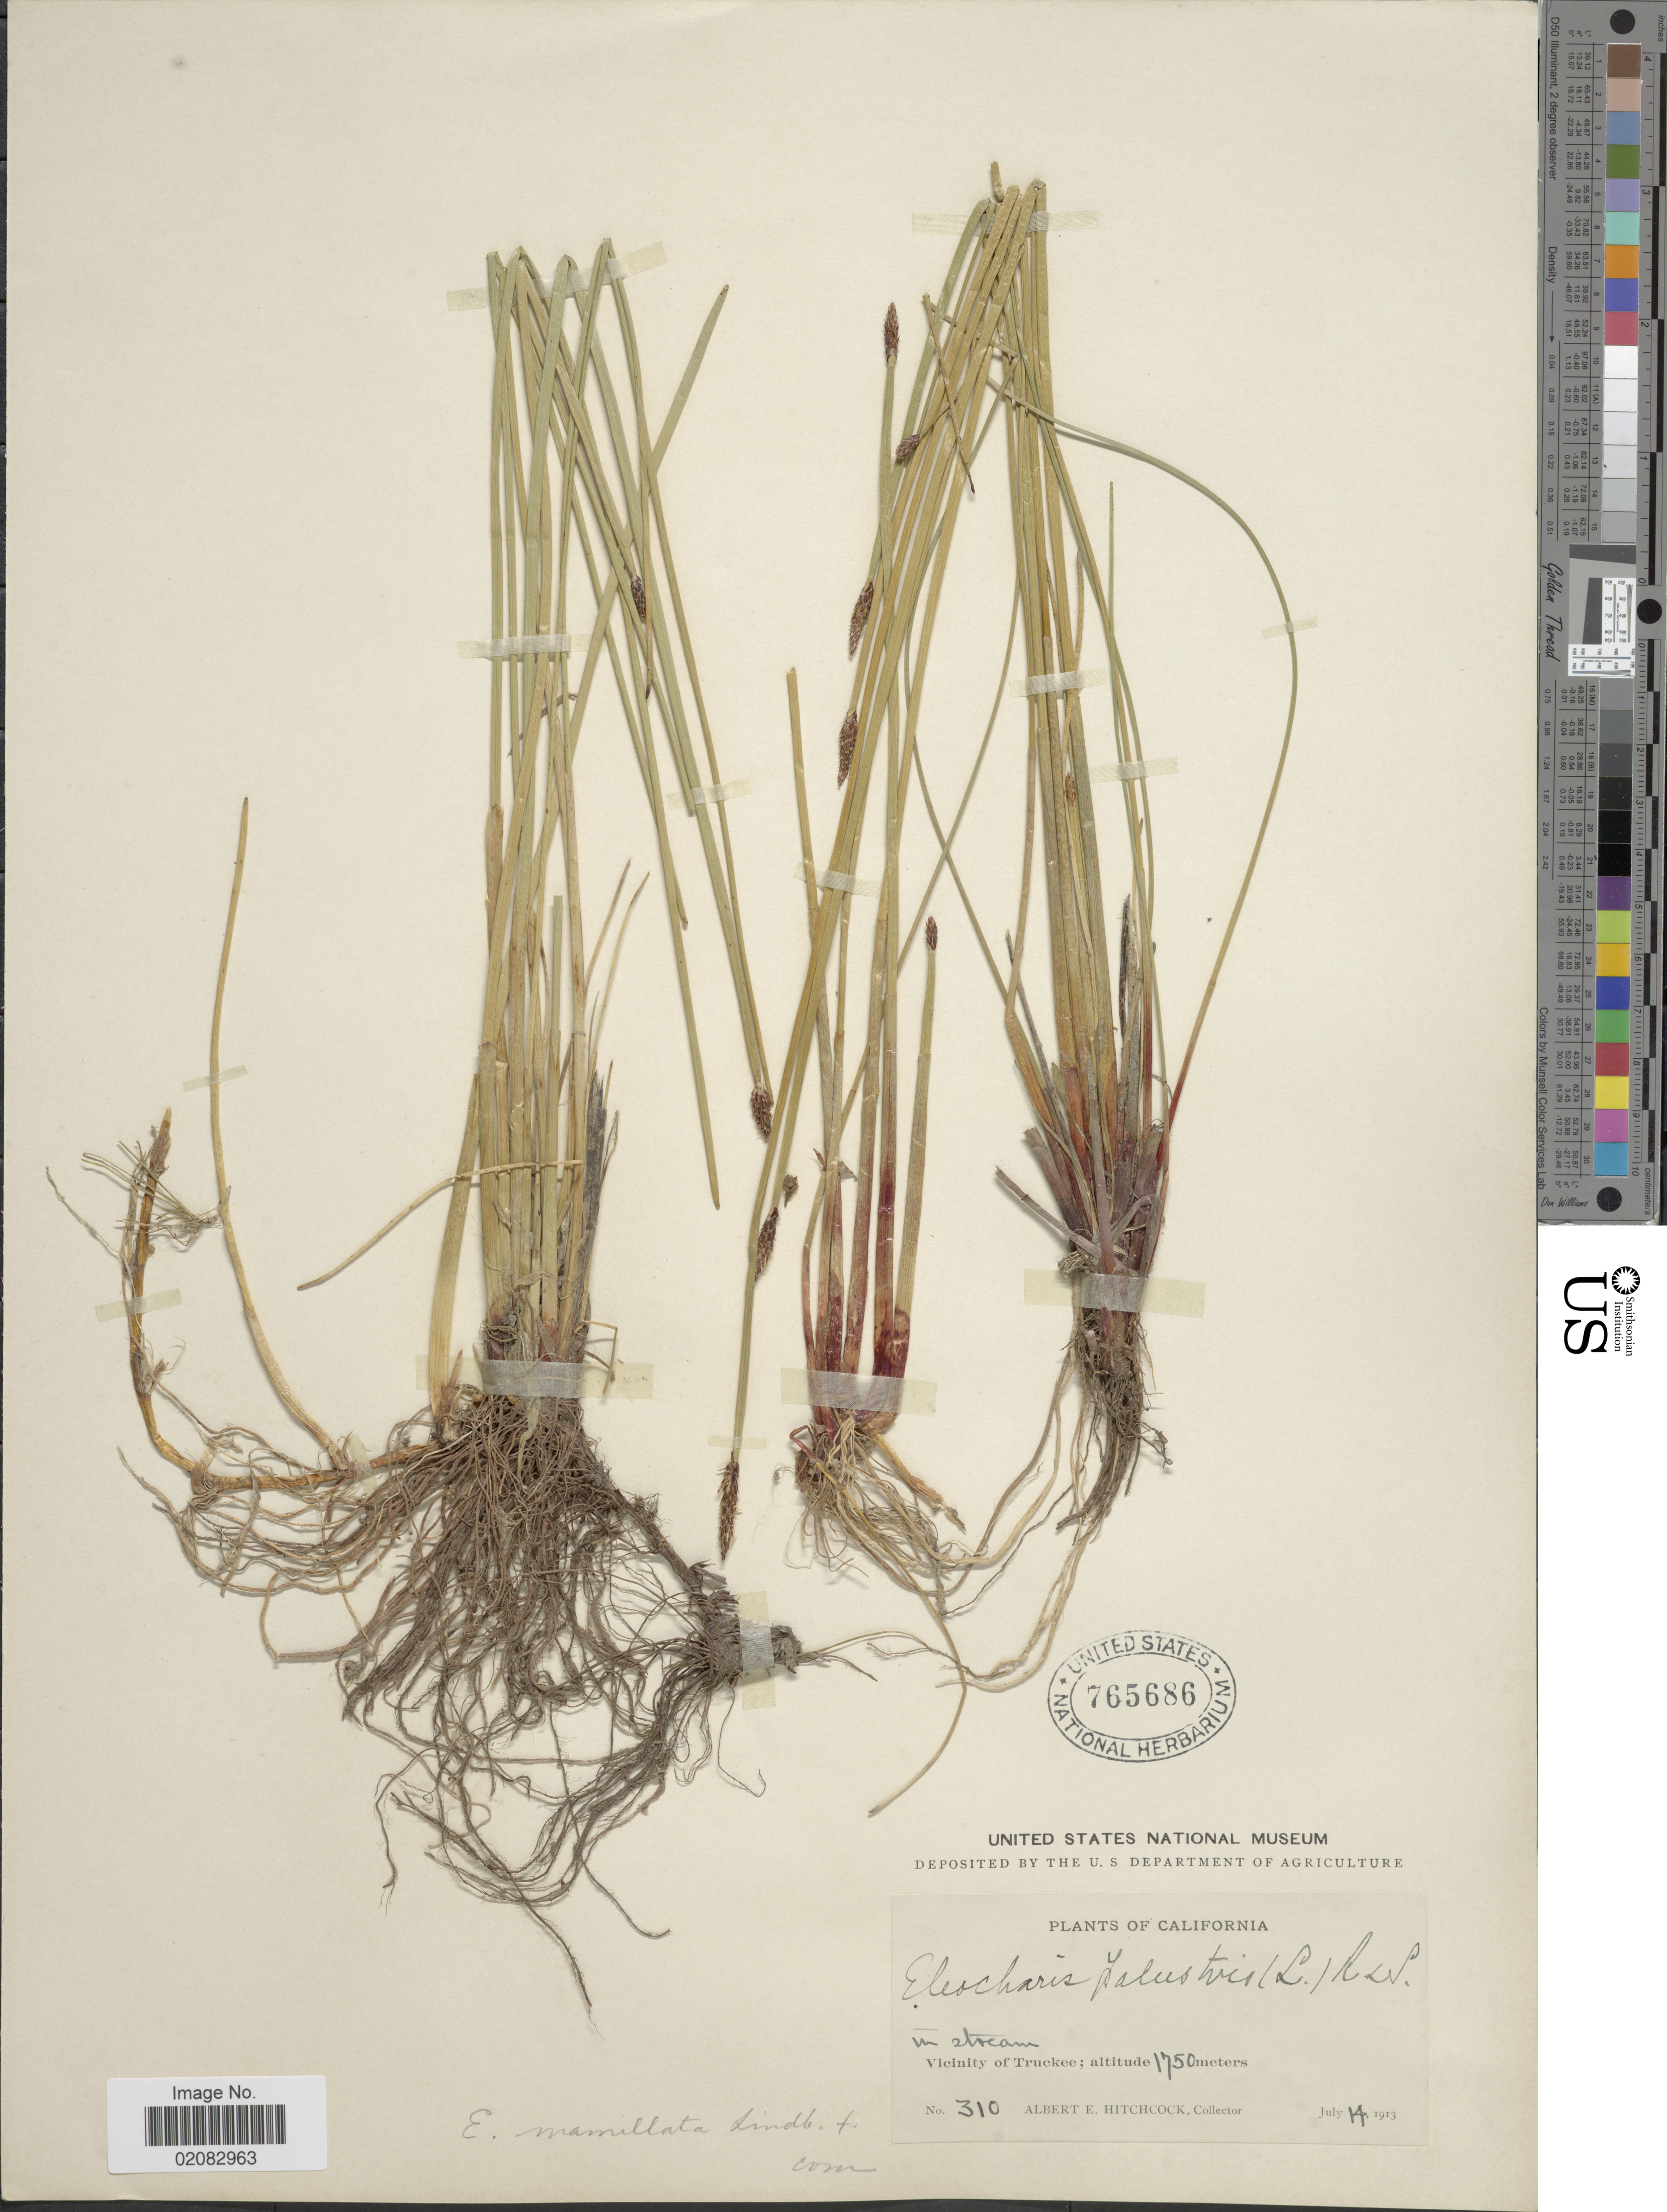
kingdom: Plantae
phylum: Tracheophyta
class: Liliopsida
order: Poales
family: Cyperaceae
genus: Eleocharis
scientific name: Eleocharis macrostachya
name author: Britton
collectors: A. Hitchcock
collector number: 310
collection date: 1913-07-14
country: United States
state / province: California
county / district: Nevada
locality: Vicinity of Truckee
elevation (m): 1750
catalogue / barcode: US 765686